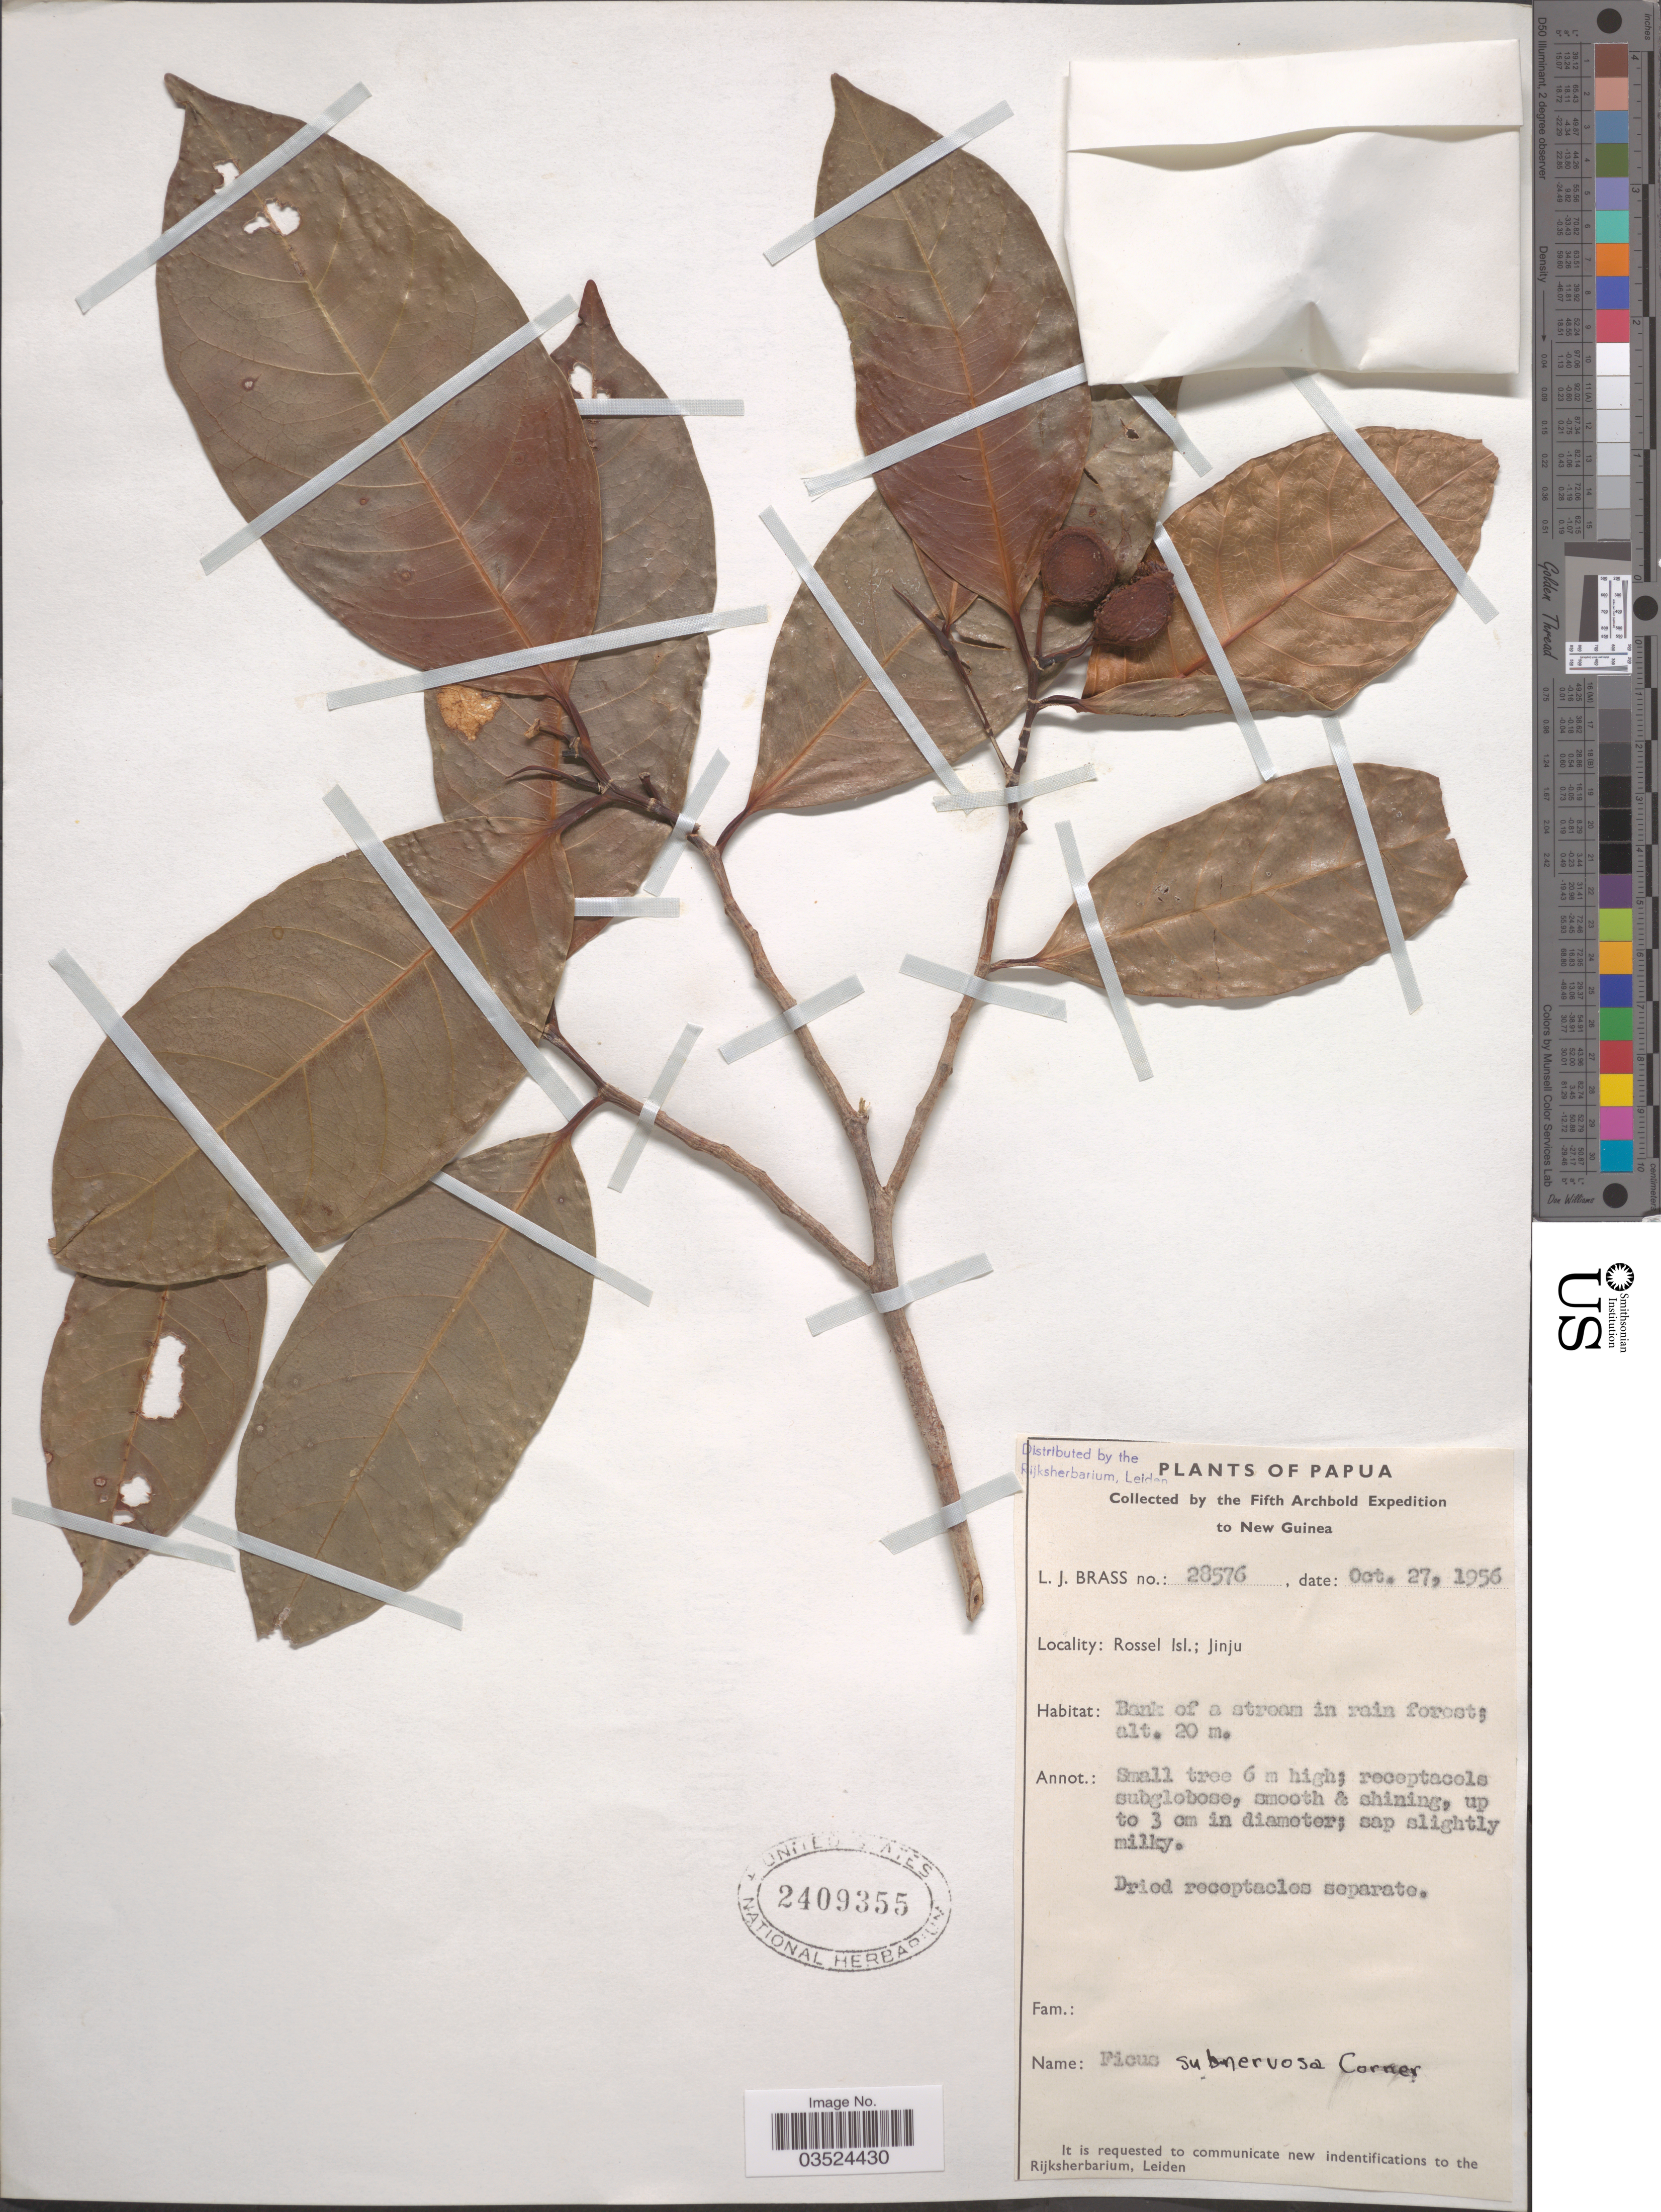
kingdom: Plantae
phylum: Tracheophyta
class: Magnoliopsida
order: Rosales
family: Moraceae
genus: Ficus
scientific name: Ficus subnervosa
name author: Corner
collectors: L. J. Brass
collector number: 28576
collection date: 1956-10-27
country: Papua New Guinea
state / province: Milne Bay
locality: Papua. New Guinea. Rossel Isl.; Jinju.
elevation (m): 20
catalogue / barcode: US 2409355